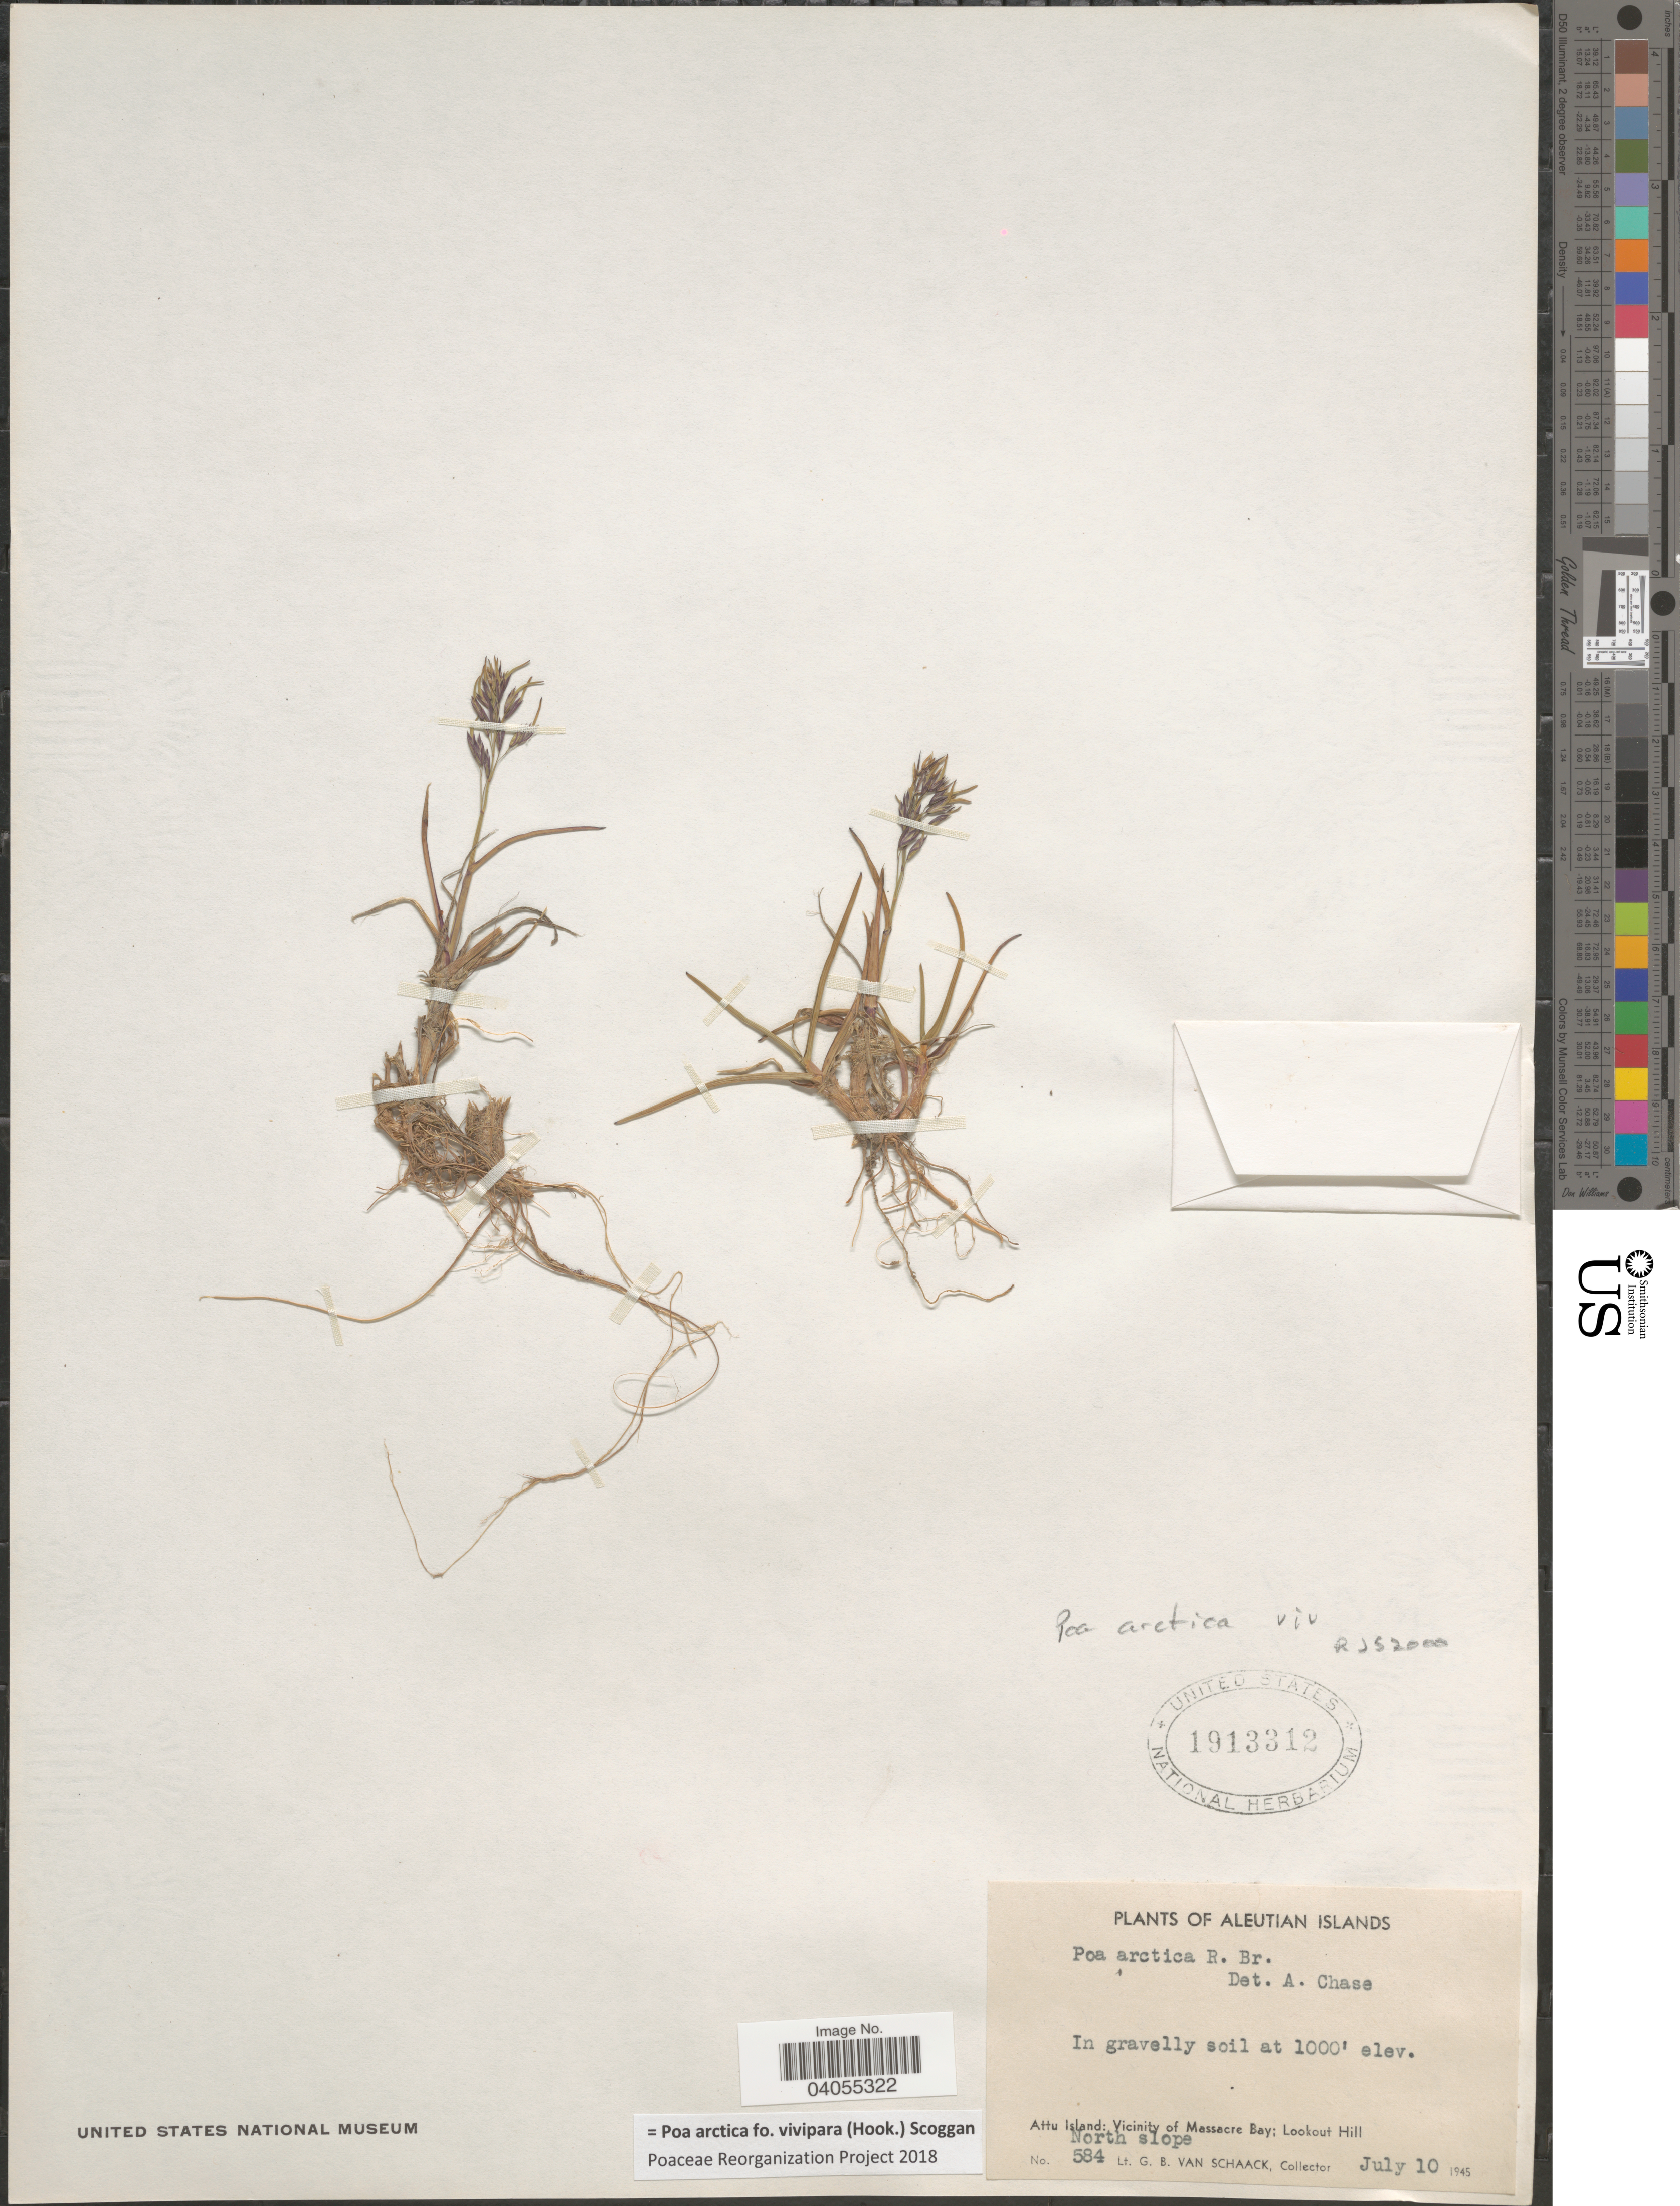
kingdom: Plantae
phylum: Tracheophyta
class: Liliopsida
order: Poales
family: Poaceae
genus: Poa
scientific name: Poa arctica f. vivipara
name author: (Hook.) Scoggan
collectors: G. Van Schaack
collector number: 584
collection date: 1945-07-10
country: United States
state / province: Alaska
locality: Aleutian Islands. Attu Island: Vicinity of Massacre Bay; Lookout Hill. North slope.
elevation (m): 305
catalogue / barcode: US 1913312